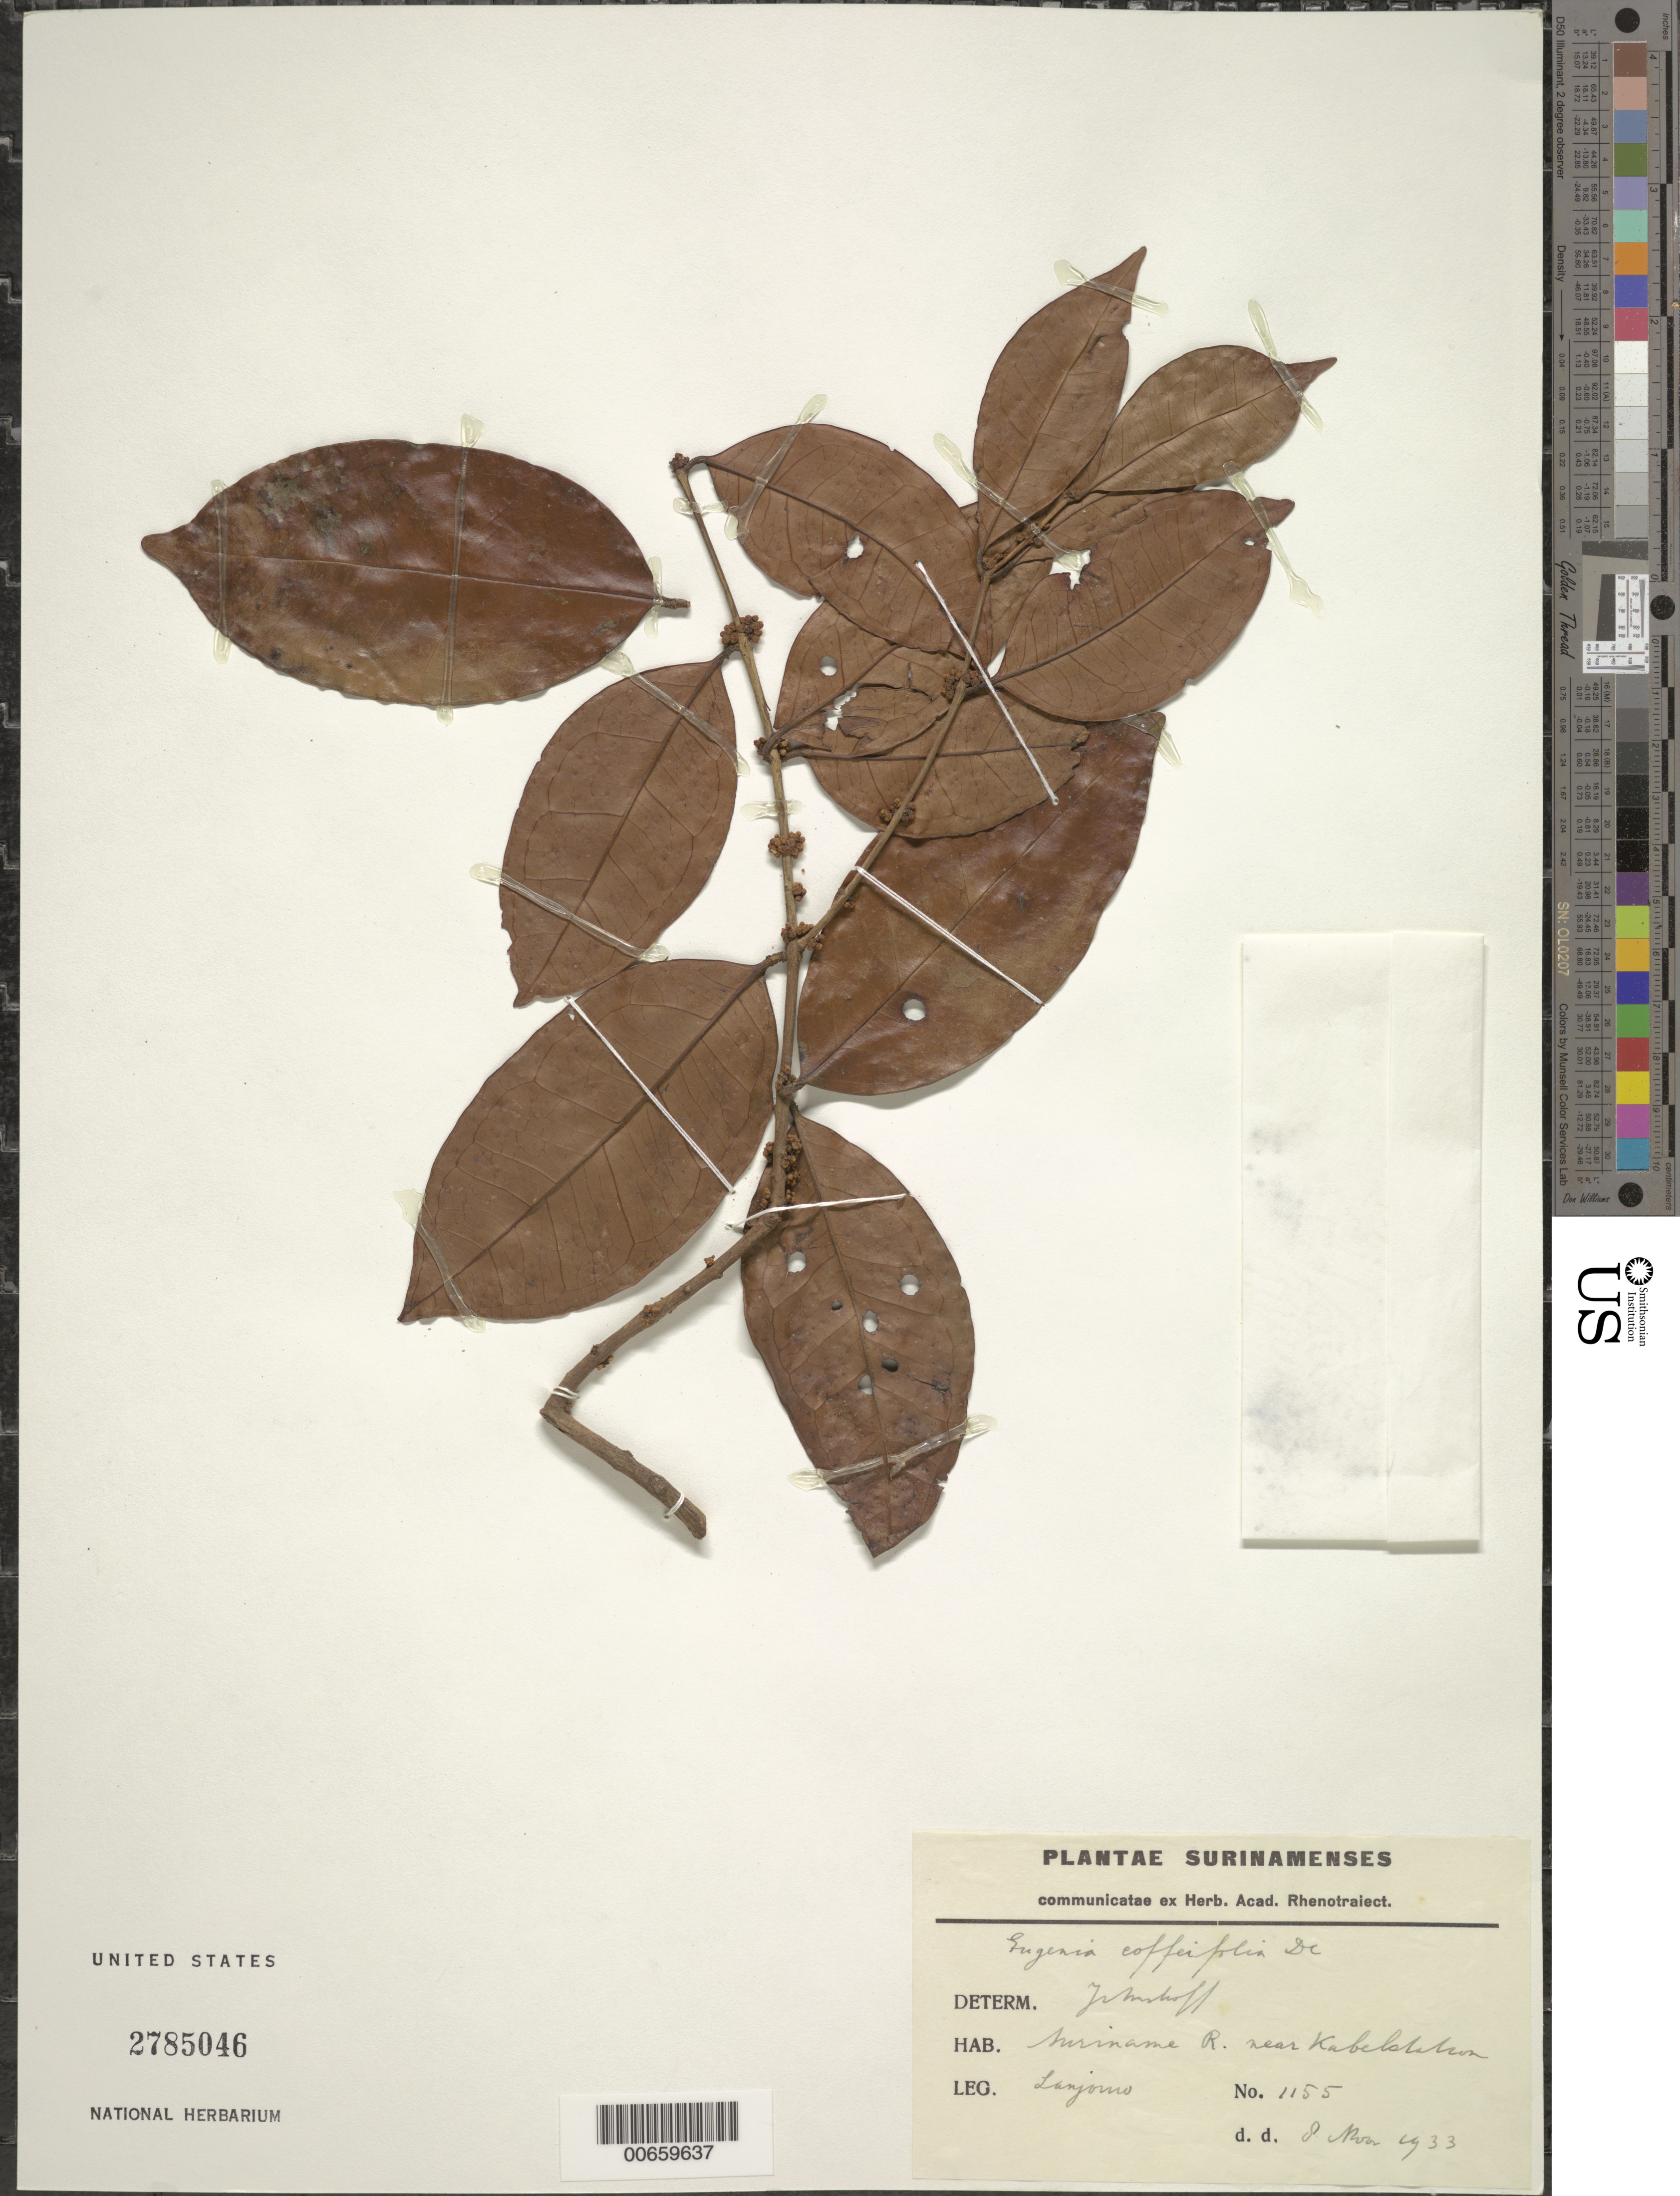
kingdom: Plantae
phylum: Tracheophyta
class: Magnoliopsida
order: Myrtales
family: Myrtaceae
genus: Eugenia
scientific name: Eugenia sinemariensis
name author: Aubl.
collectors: J. Lanjouw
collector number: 1155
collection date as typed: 8-Nov-33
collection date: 1933-11-08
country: Suriname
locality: Surinam R., near Kabelstation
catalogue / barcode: US 2785046